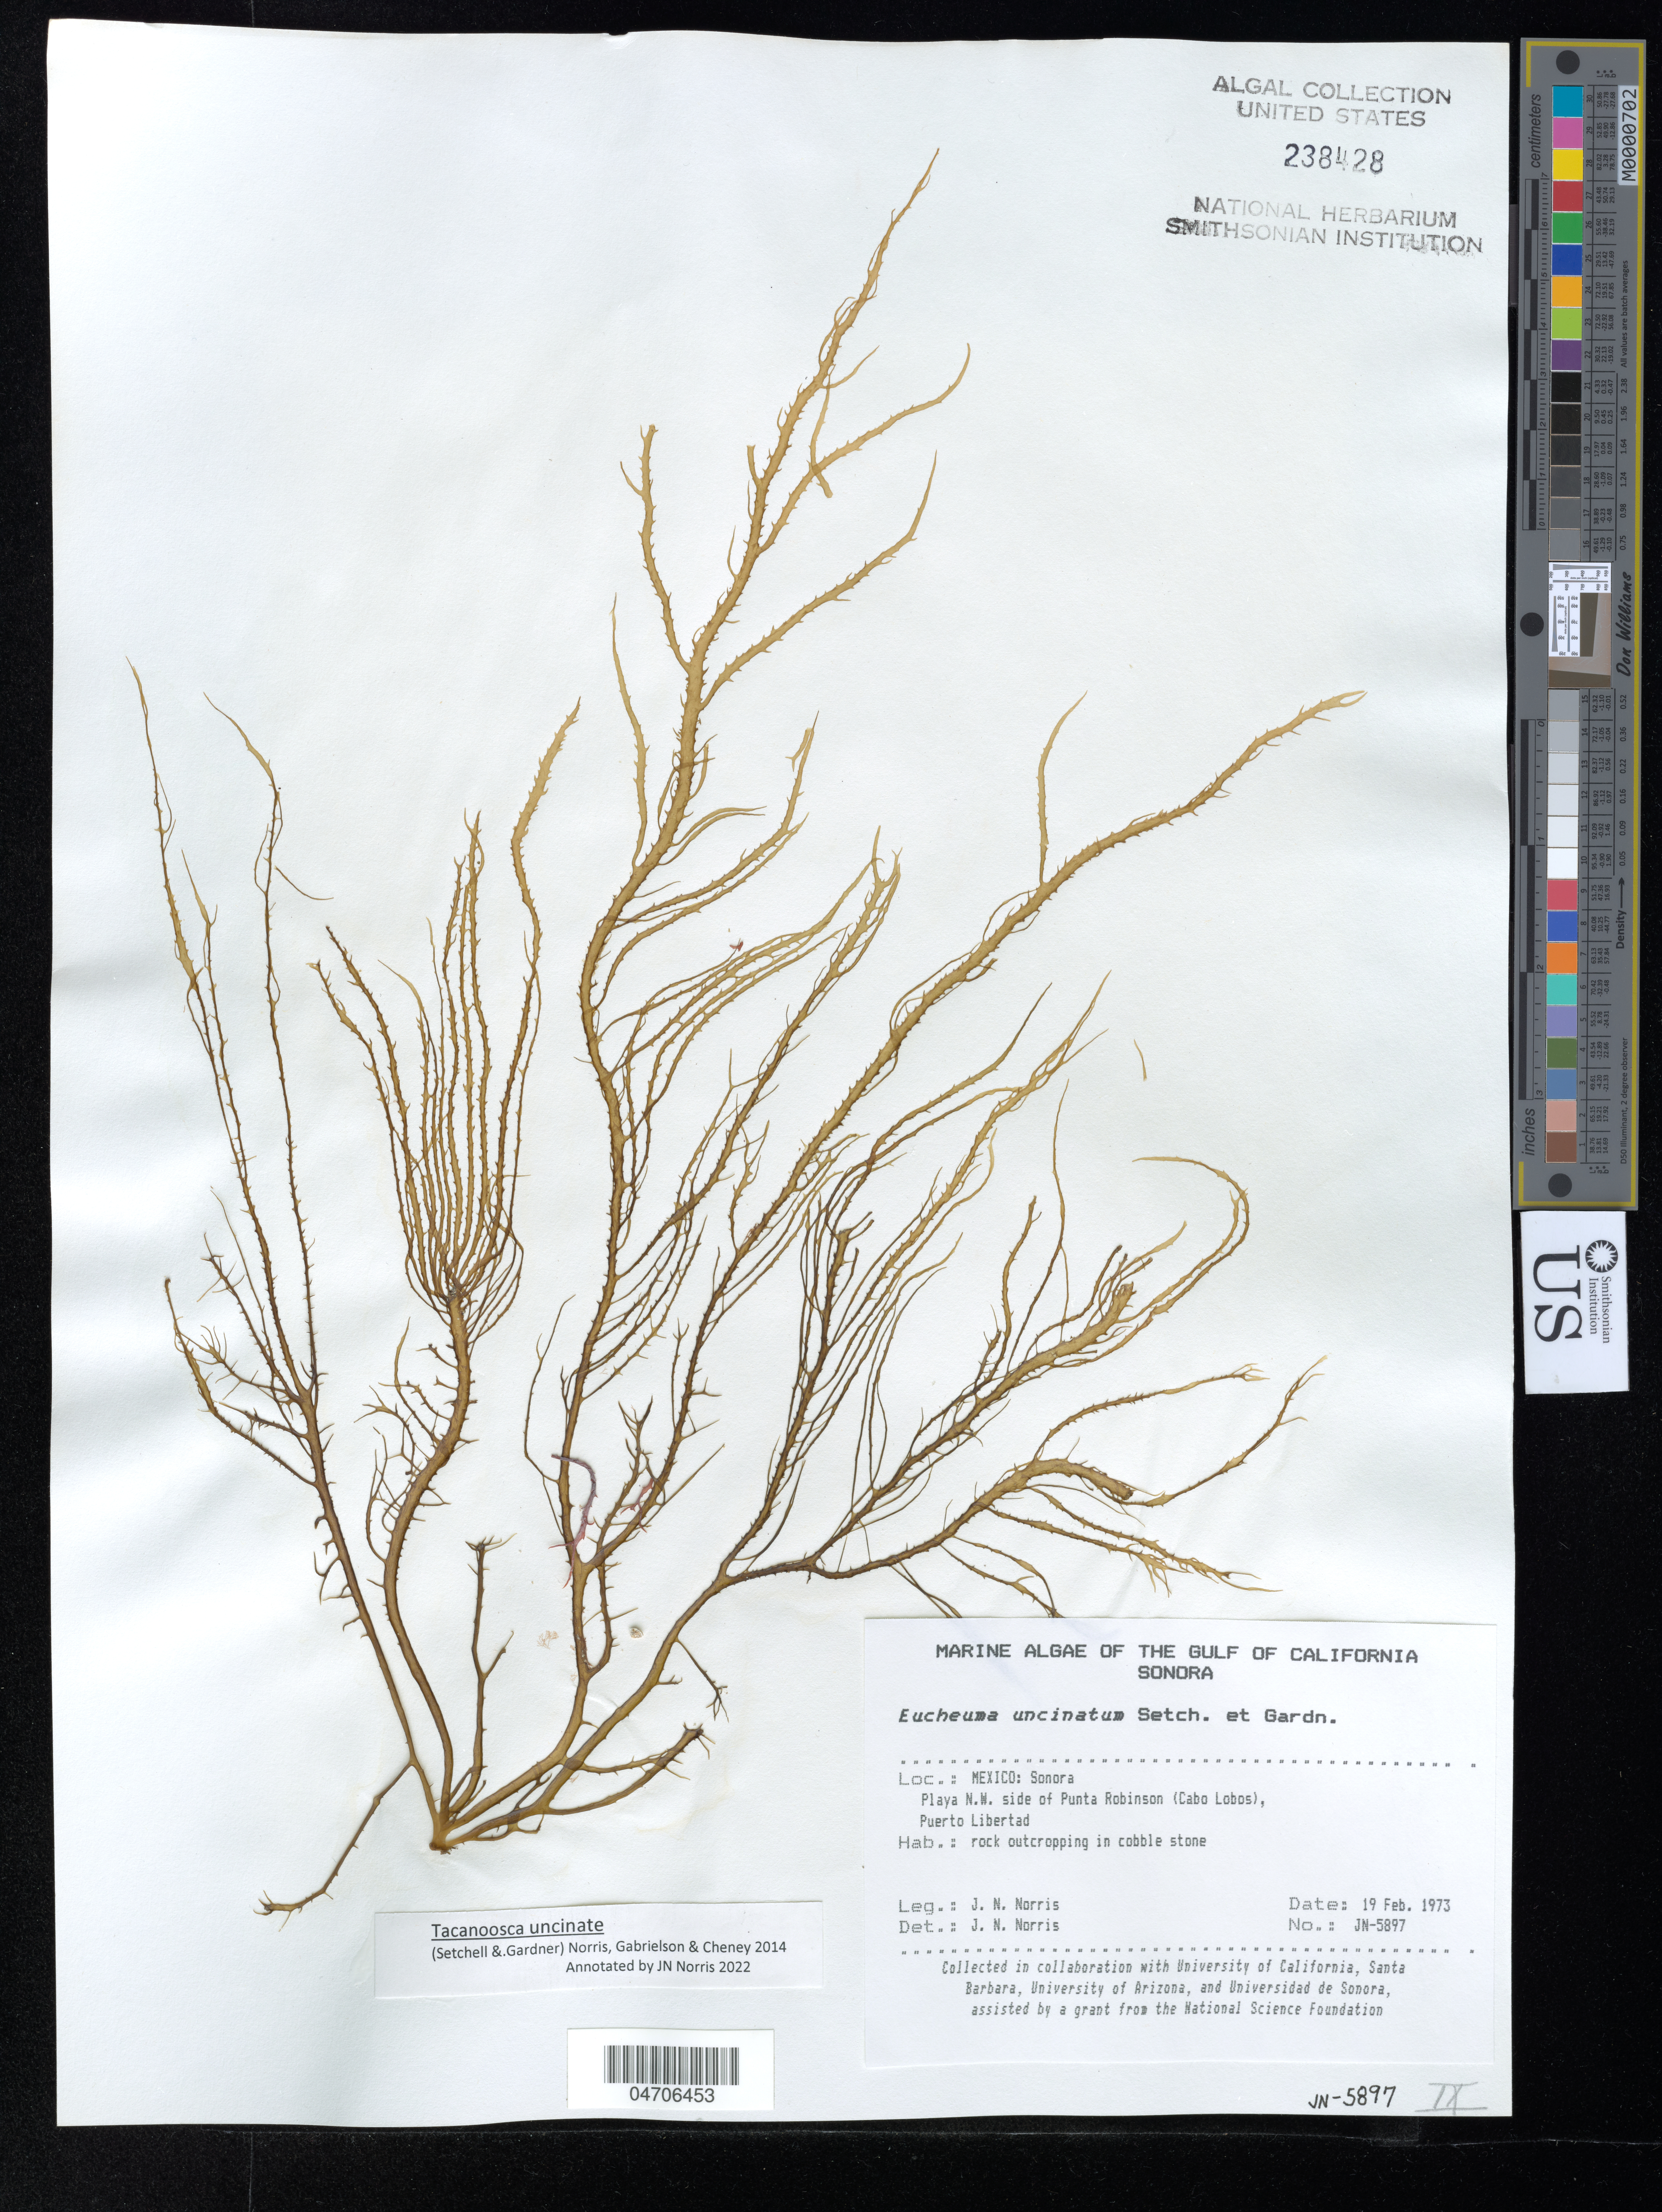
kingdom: Plantae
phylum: Rhodophyta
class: Florideophyceae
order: Gigartinales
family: Solieriaceae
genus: Tacanoosca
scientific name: Tacanoosca uncinata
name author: (Setchell & N.L. Gardner) J.N. Norris et al.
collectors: J. Norris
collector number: JN-5897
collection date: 1973-02-19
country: Mexico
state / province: Sonora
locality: The Gulf of California. Playa N. W. side of Punta Robinson (Cabo Lobos), Puerto Libertad.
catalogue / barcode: US 238428